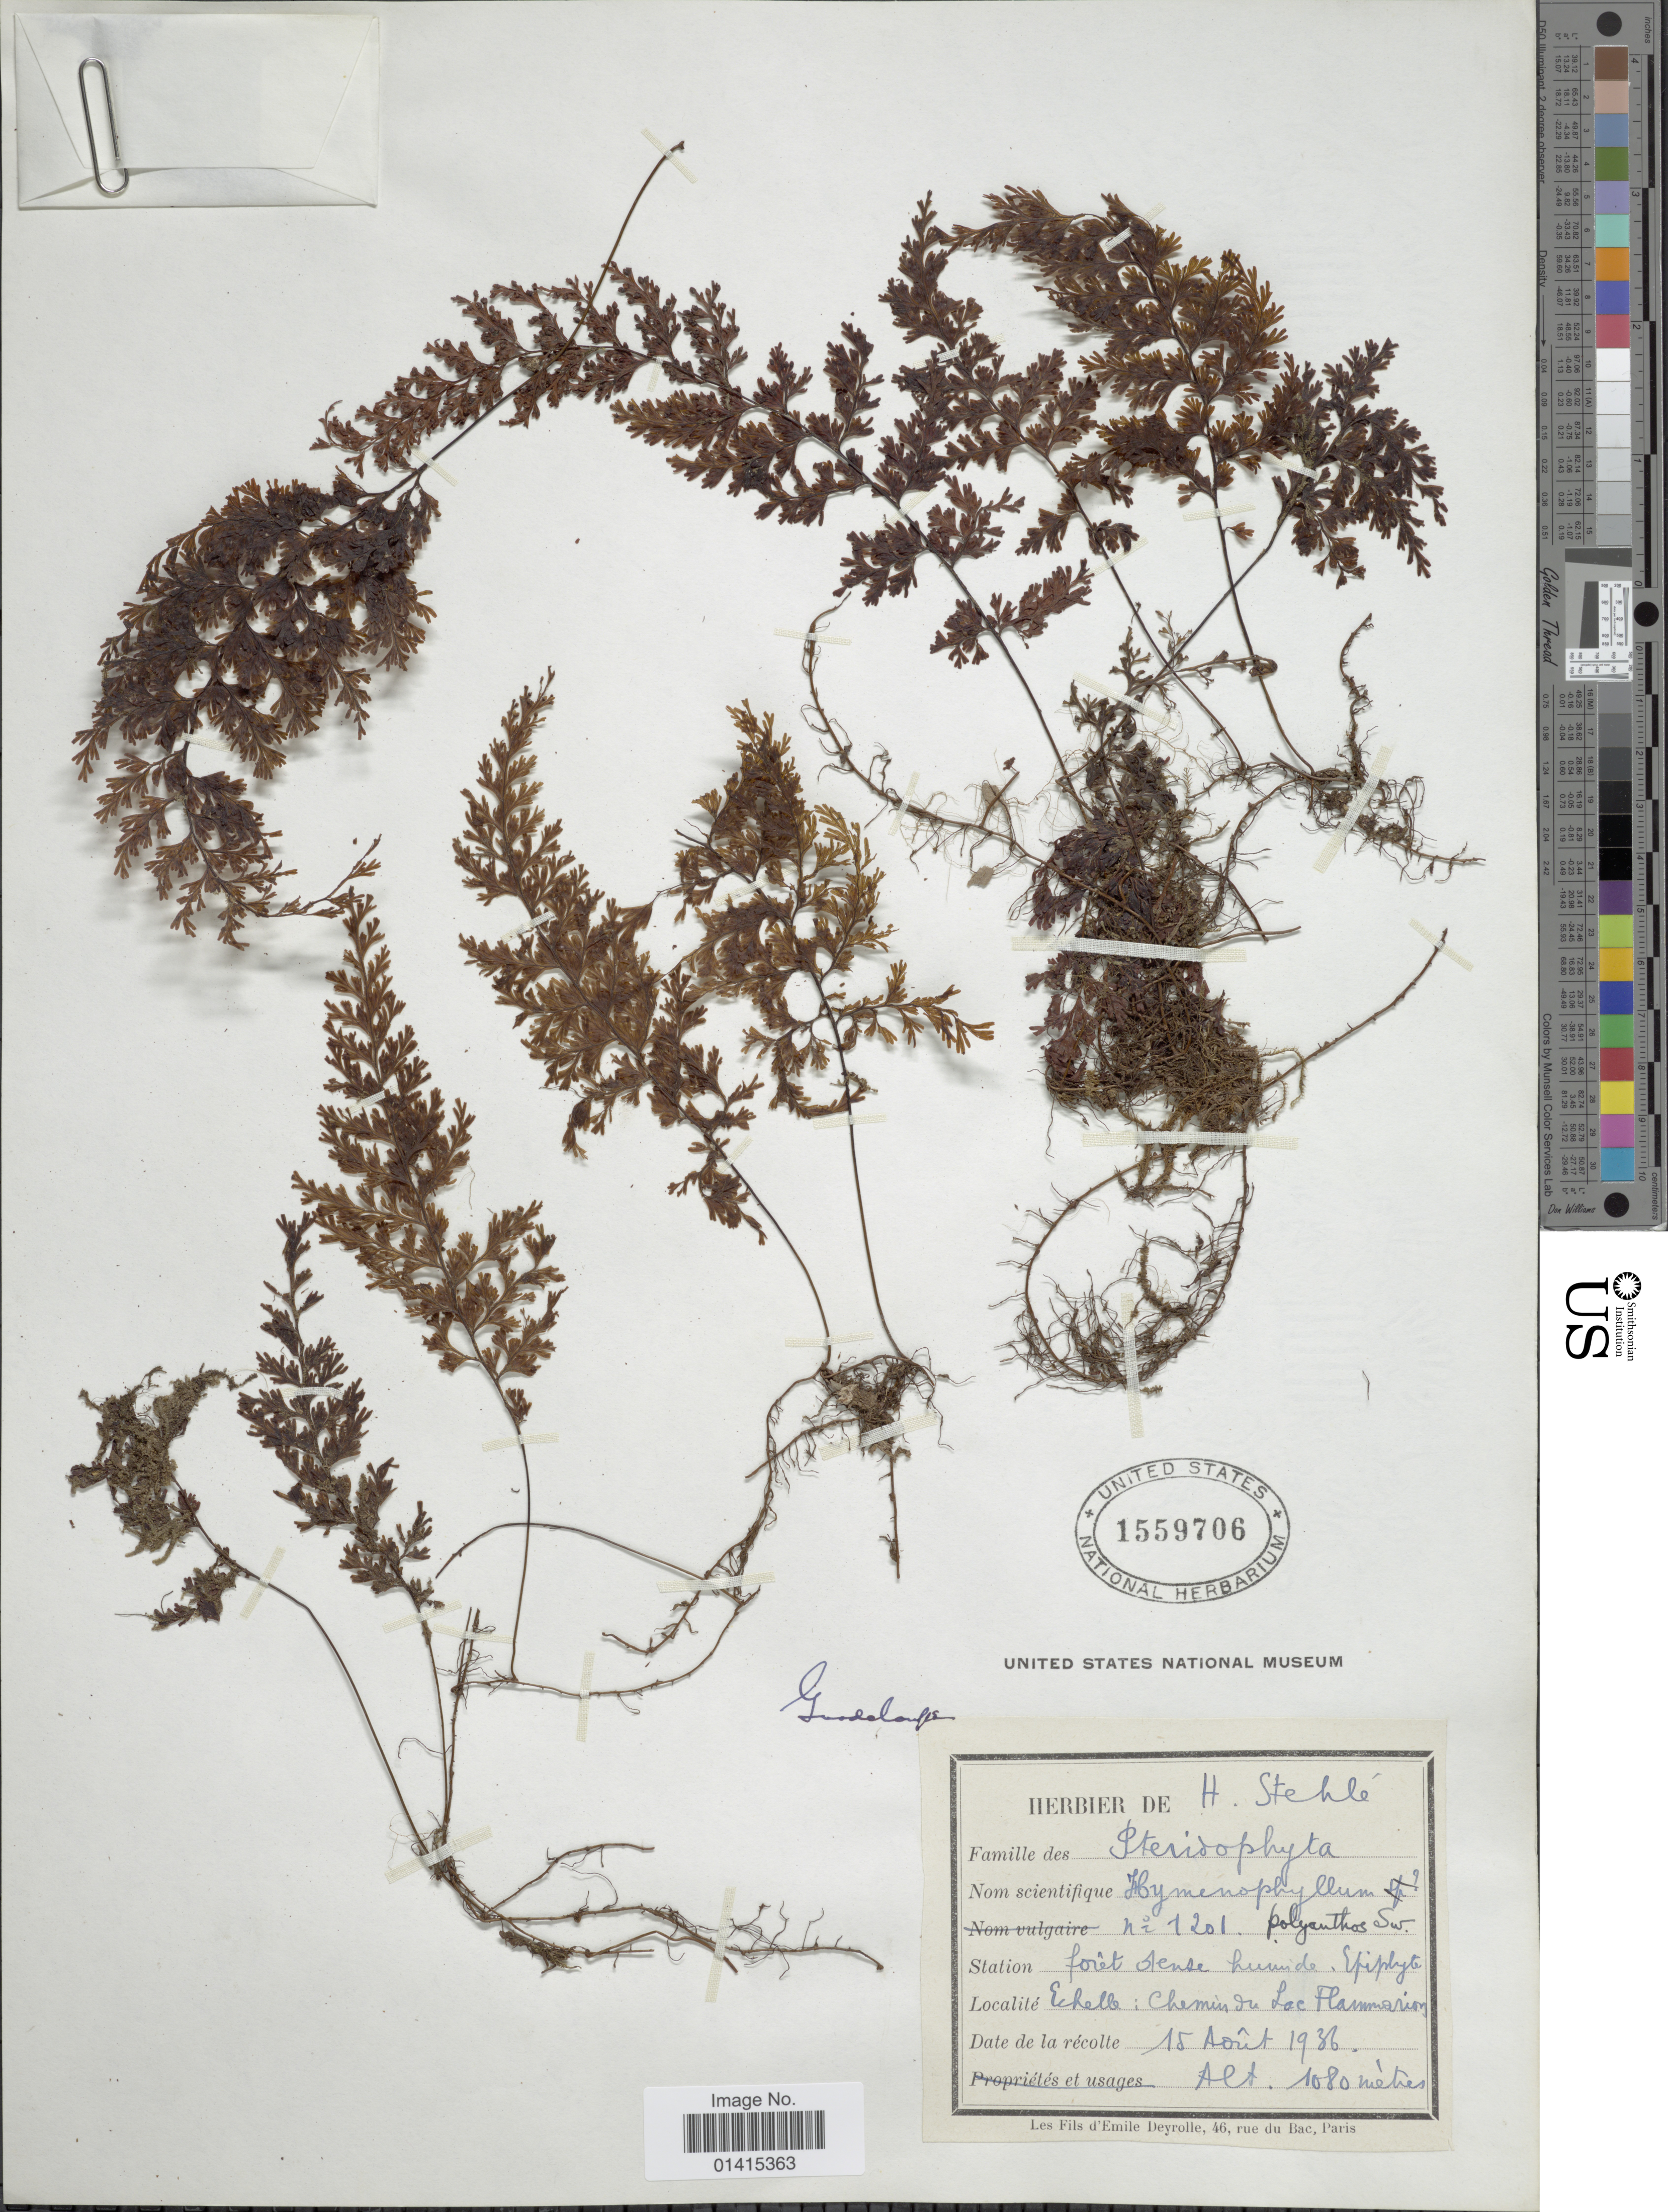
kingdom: Plantae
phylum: Tracheophyta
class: Polypodiopsida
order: Hymenophyllales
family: Hymenophyllaceae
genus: Hymenophyllum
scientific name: Hymenophyllum polyanthos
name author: (Sw.) Sw.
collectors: H. Stehlé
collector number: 1201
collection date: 1936-08-15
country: Guadeloupe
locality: Echelle: Chemin du Lac Flammarion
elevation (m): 1080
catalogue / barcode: US 1559706